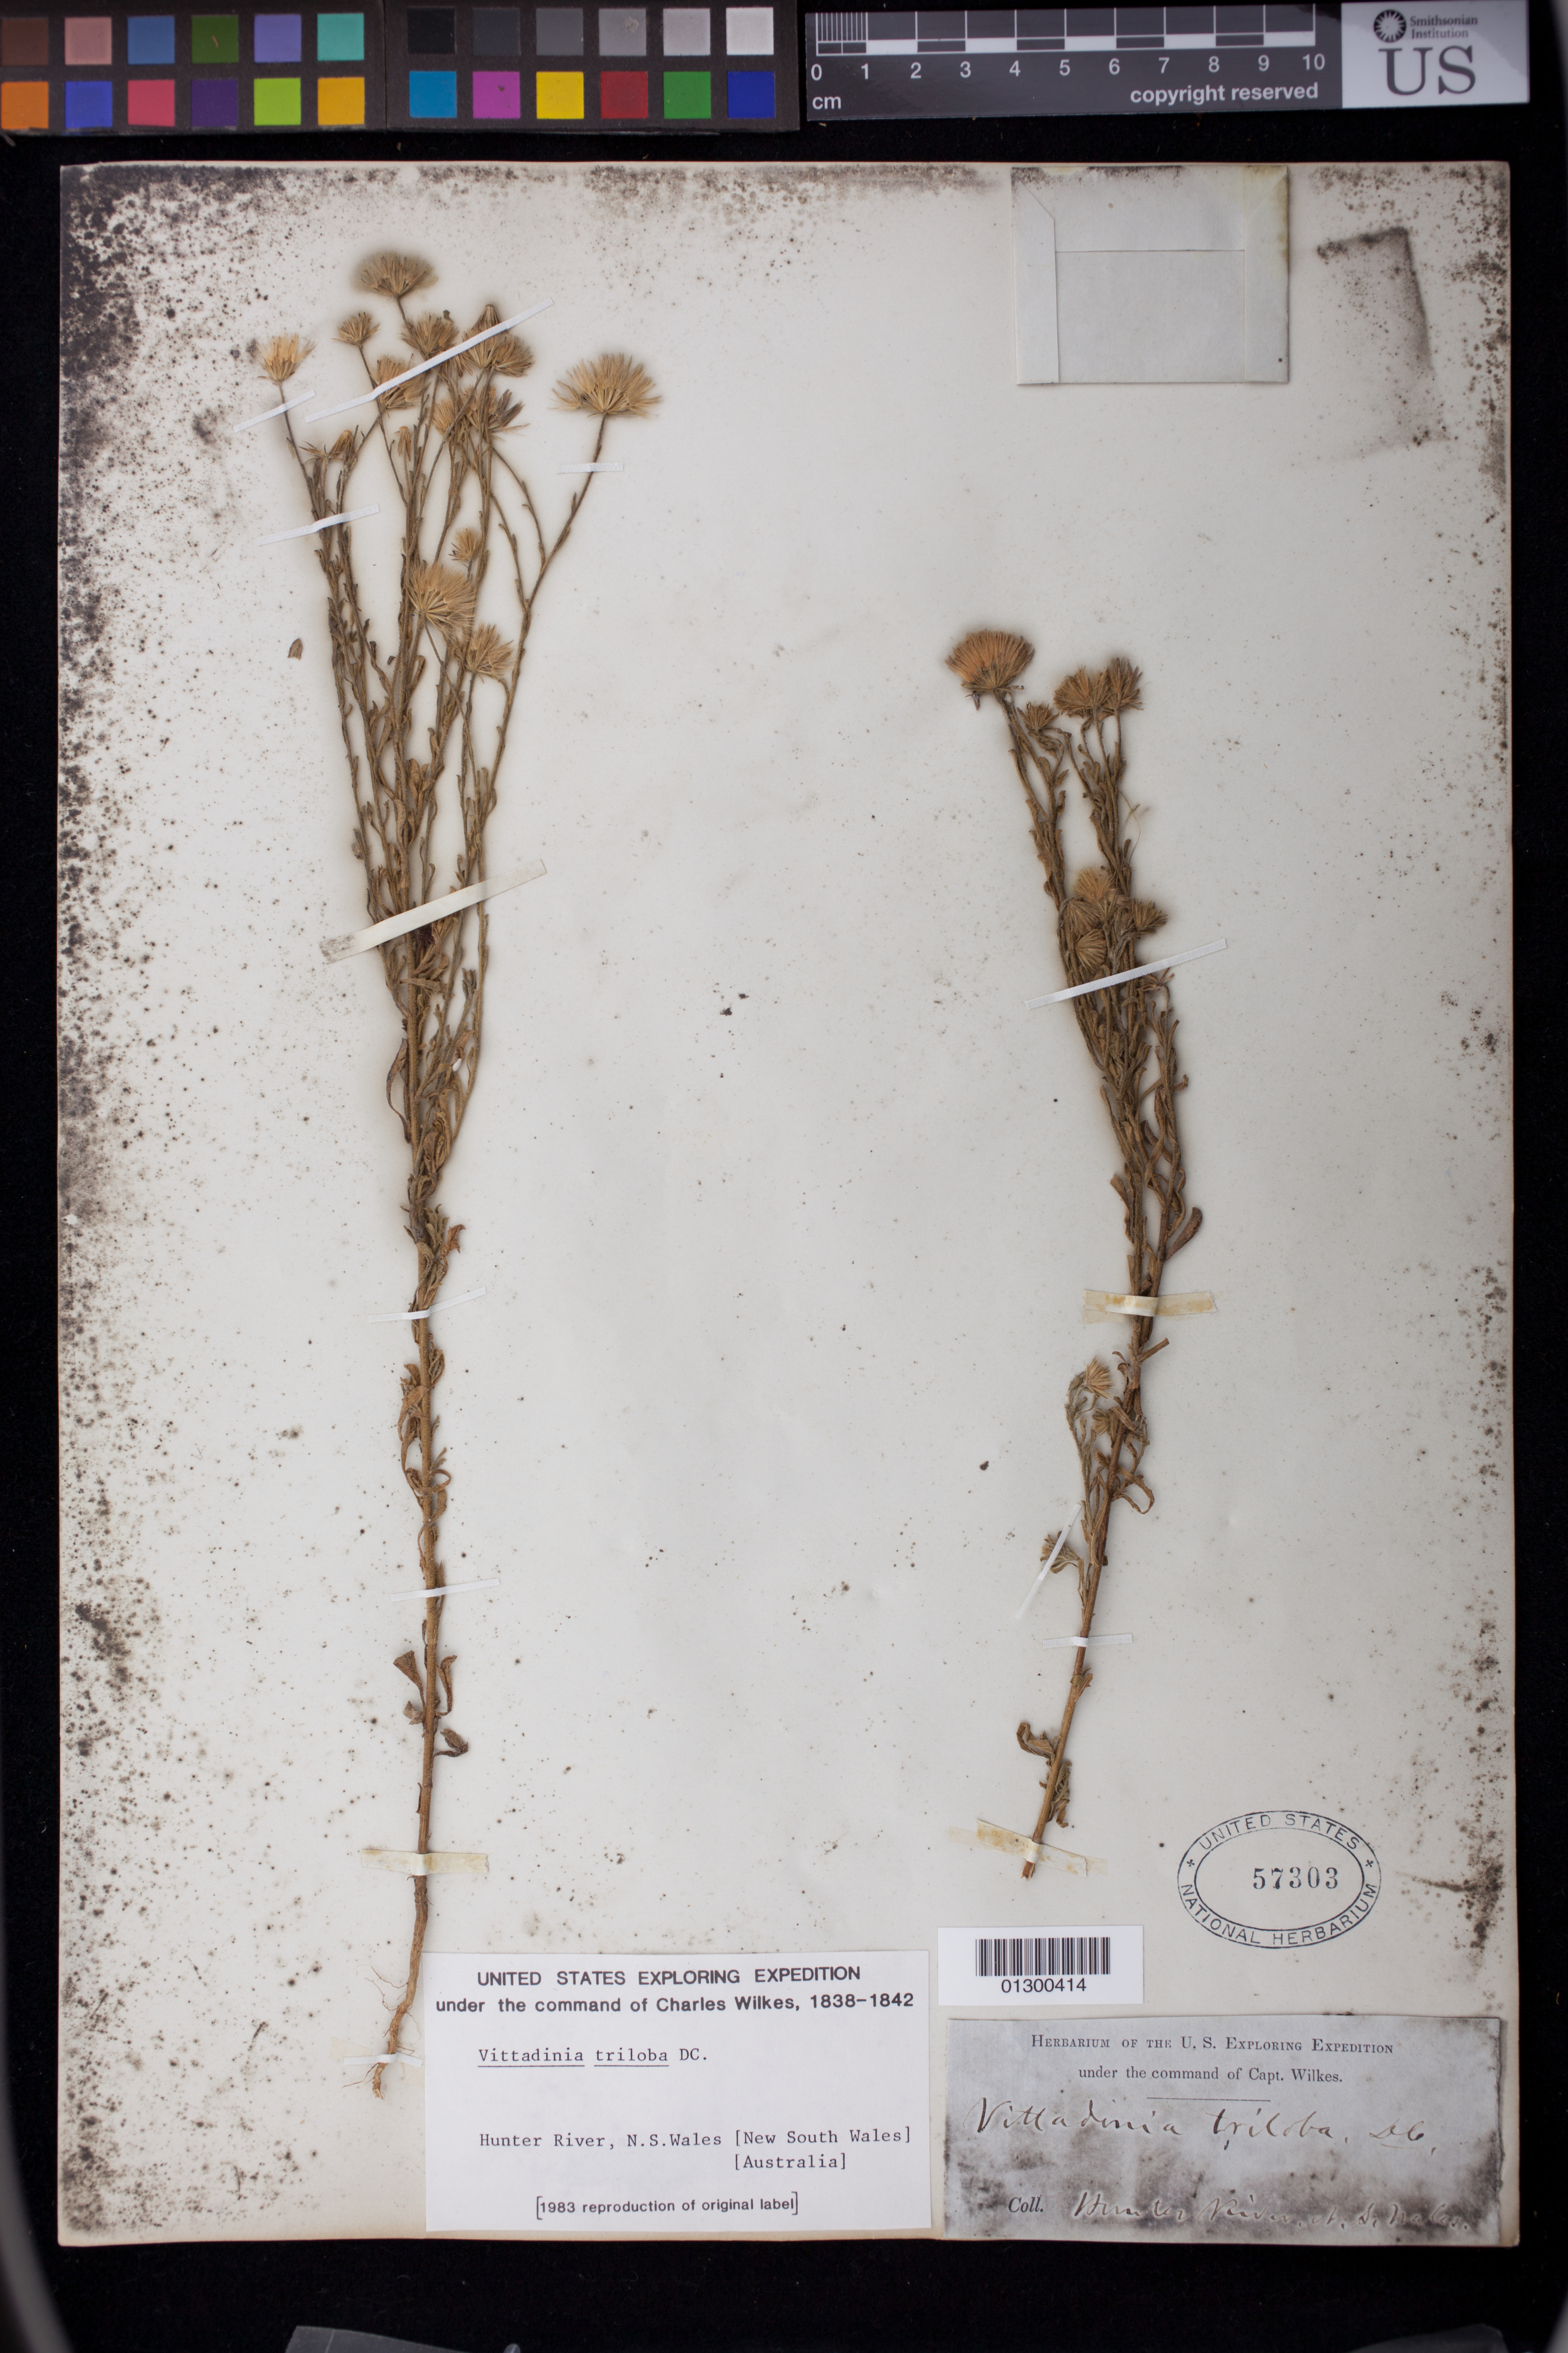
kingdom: Plantae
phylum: Tracheophyta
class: Magnoliopsida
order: Asterales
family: Asteraceae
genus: Vittadinia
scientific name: Vittadinia triloba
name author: (Gaudich.) DC.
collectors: Wilkes Explor. Exped.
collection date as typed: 1838 to -- --- 1842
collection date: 1838/1842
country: Australia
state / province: New South Wales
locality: Hunter River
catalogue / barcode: US 57303